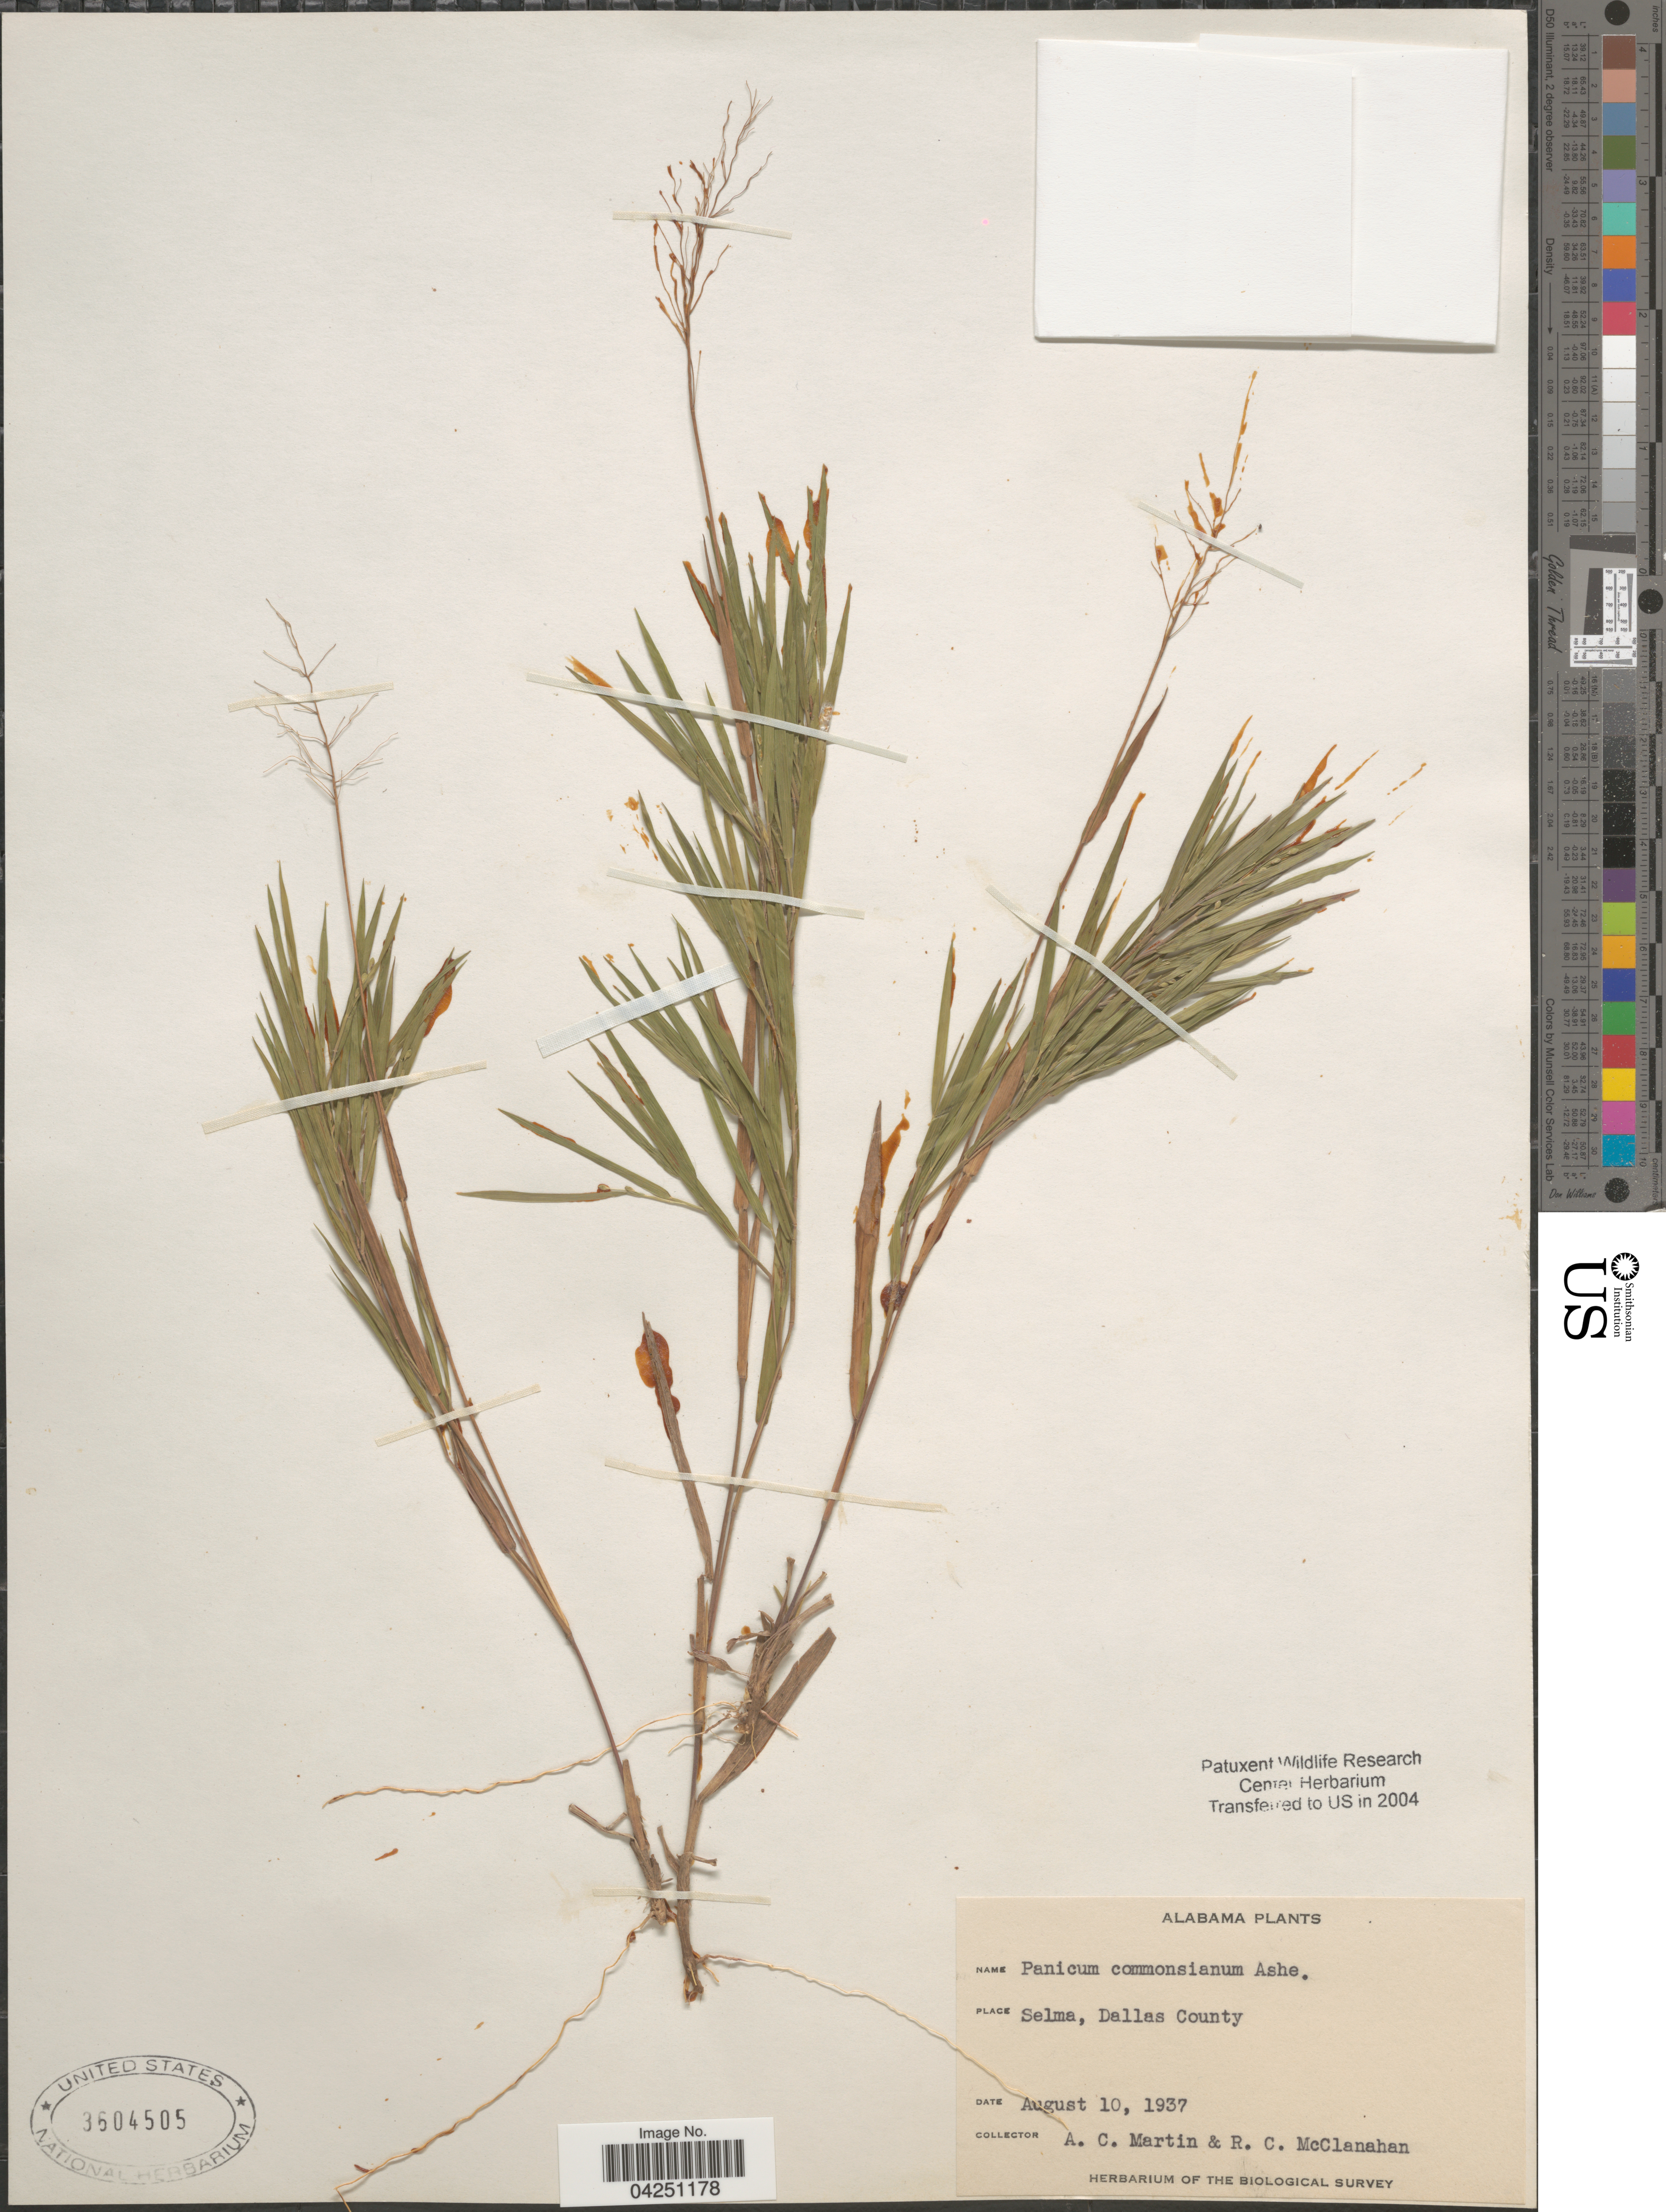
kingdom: Plantae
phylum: Tracheophyta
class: Liliopsida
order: Poales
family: Poaceae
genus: Dichanthelium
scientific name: Dichanthelium acuminatum var. acuminatum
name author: (Sw.) Gould & C.A. Clark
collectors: A. C. Martin & R. McClanahan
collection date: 1937-08-10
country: United States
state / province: Alabama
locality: Selma, Dallas County. Biological Survey.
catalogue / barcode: US 3604505